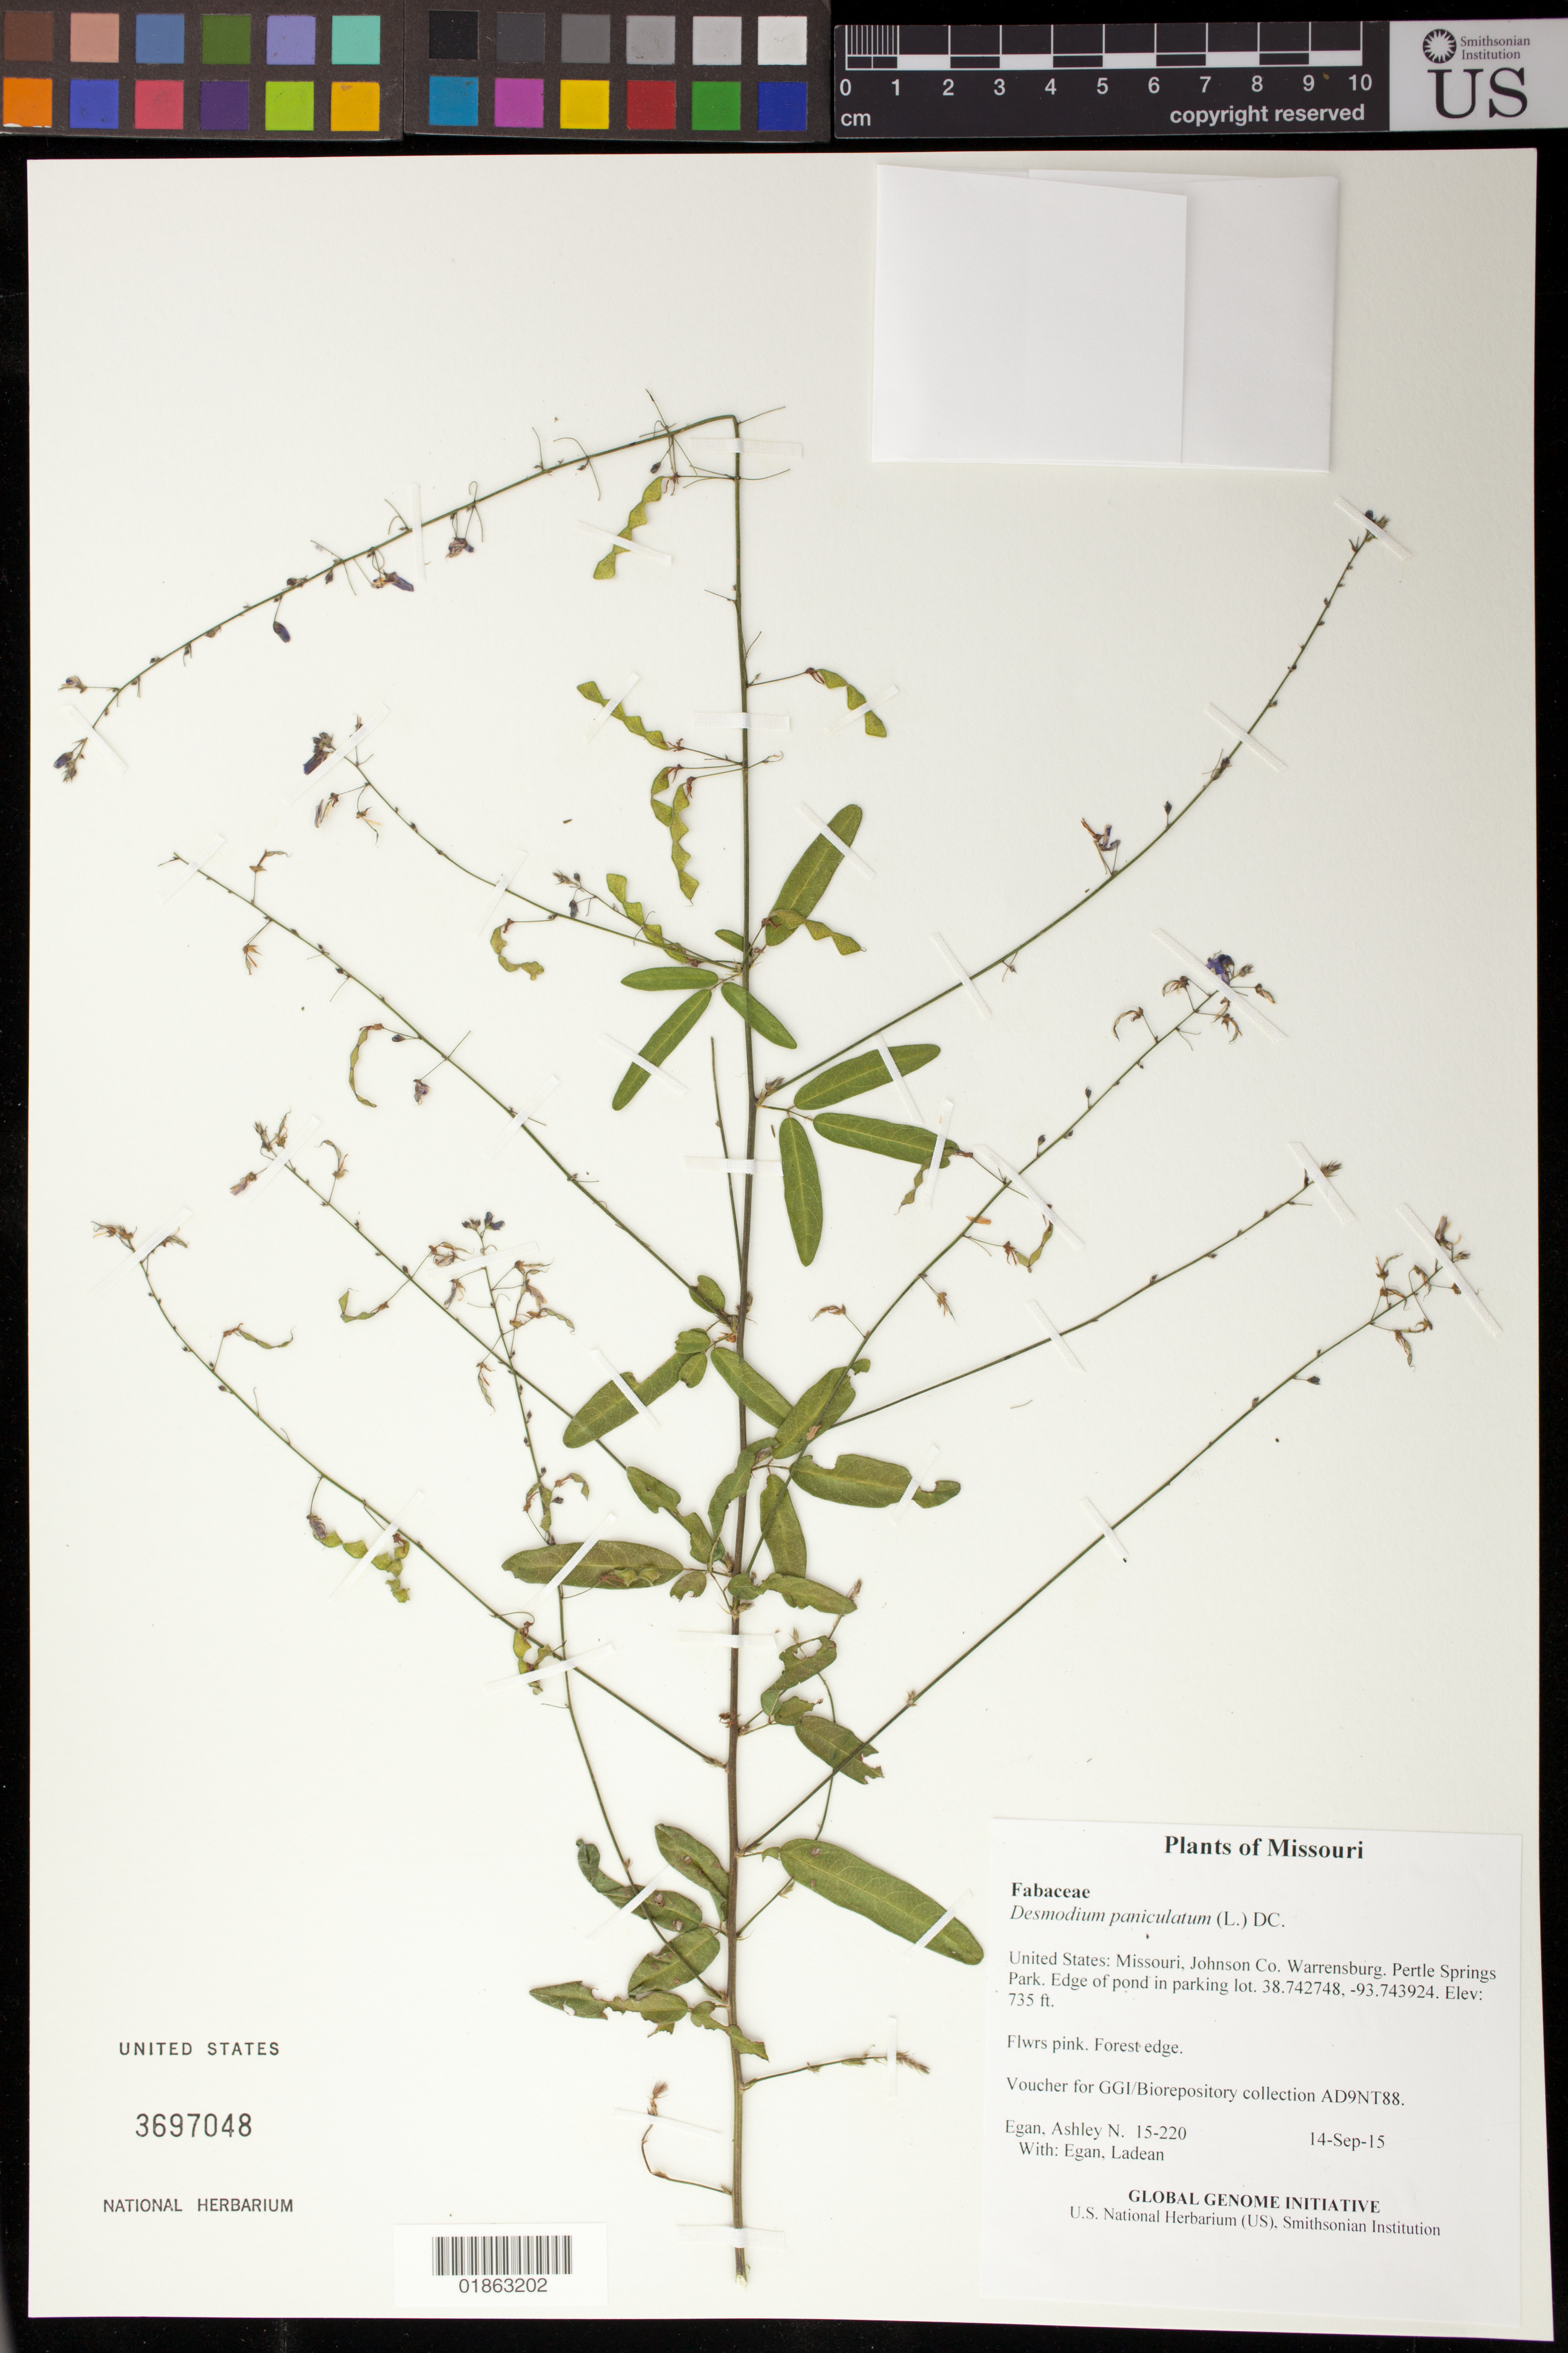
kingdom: Plantae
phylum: Tracheophyta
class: Magnoliopsida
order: Fabales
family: Fabaceae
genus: Desmodium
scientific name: Desmodium paniculatum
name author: (L.) DC.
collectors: A. N. Egan & L. Egan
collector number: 15-220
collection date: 2015-09-14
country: United States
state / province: Missouri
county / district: Johnson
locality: Warrensburg. Pertle Springs Park. Edge of pond in parking lot.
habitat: Forest edge.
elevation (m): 224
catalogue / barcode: US 3697048